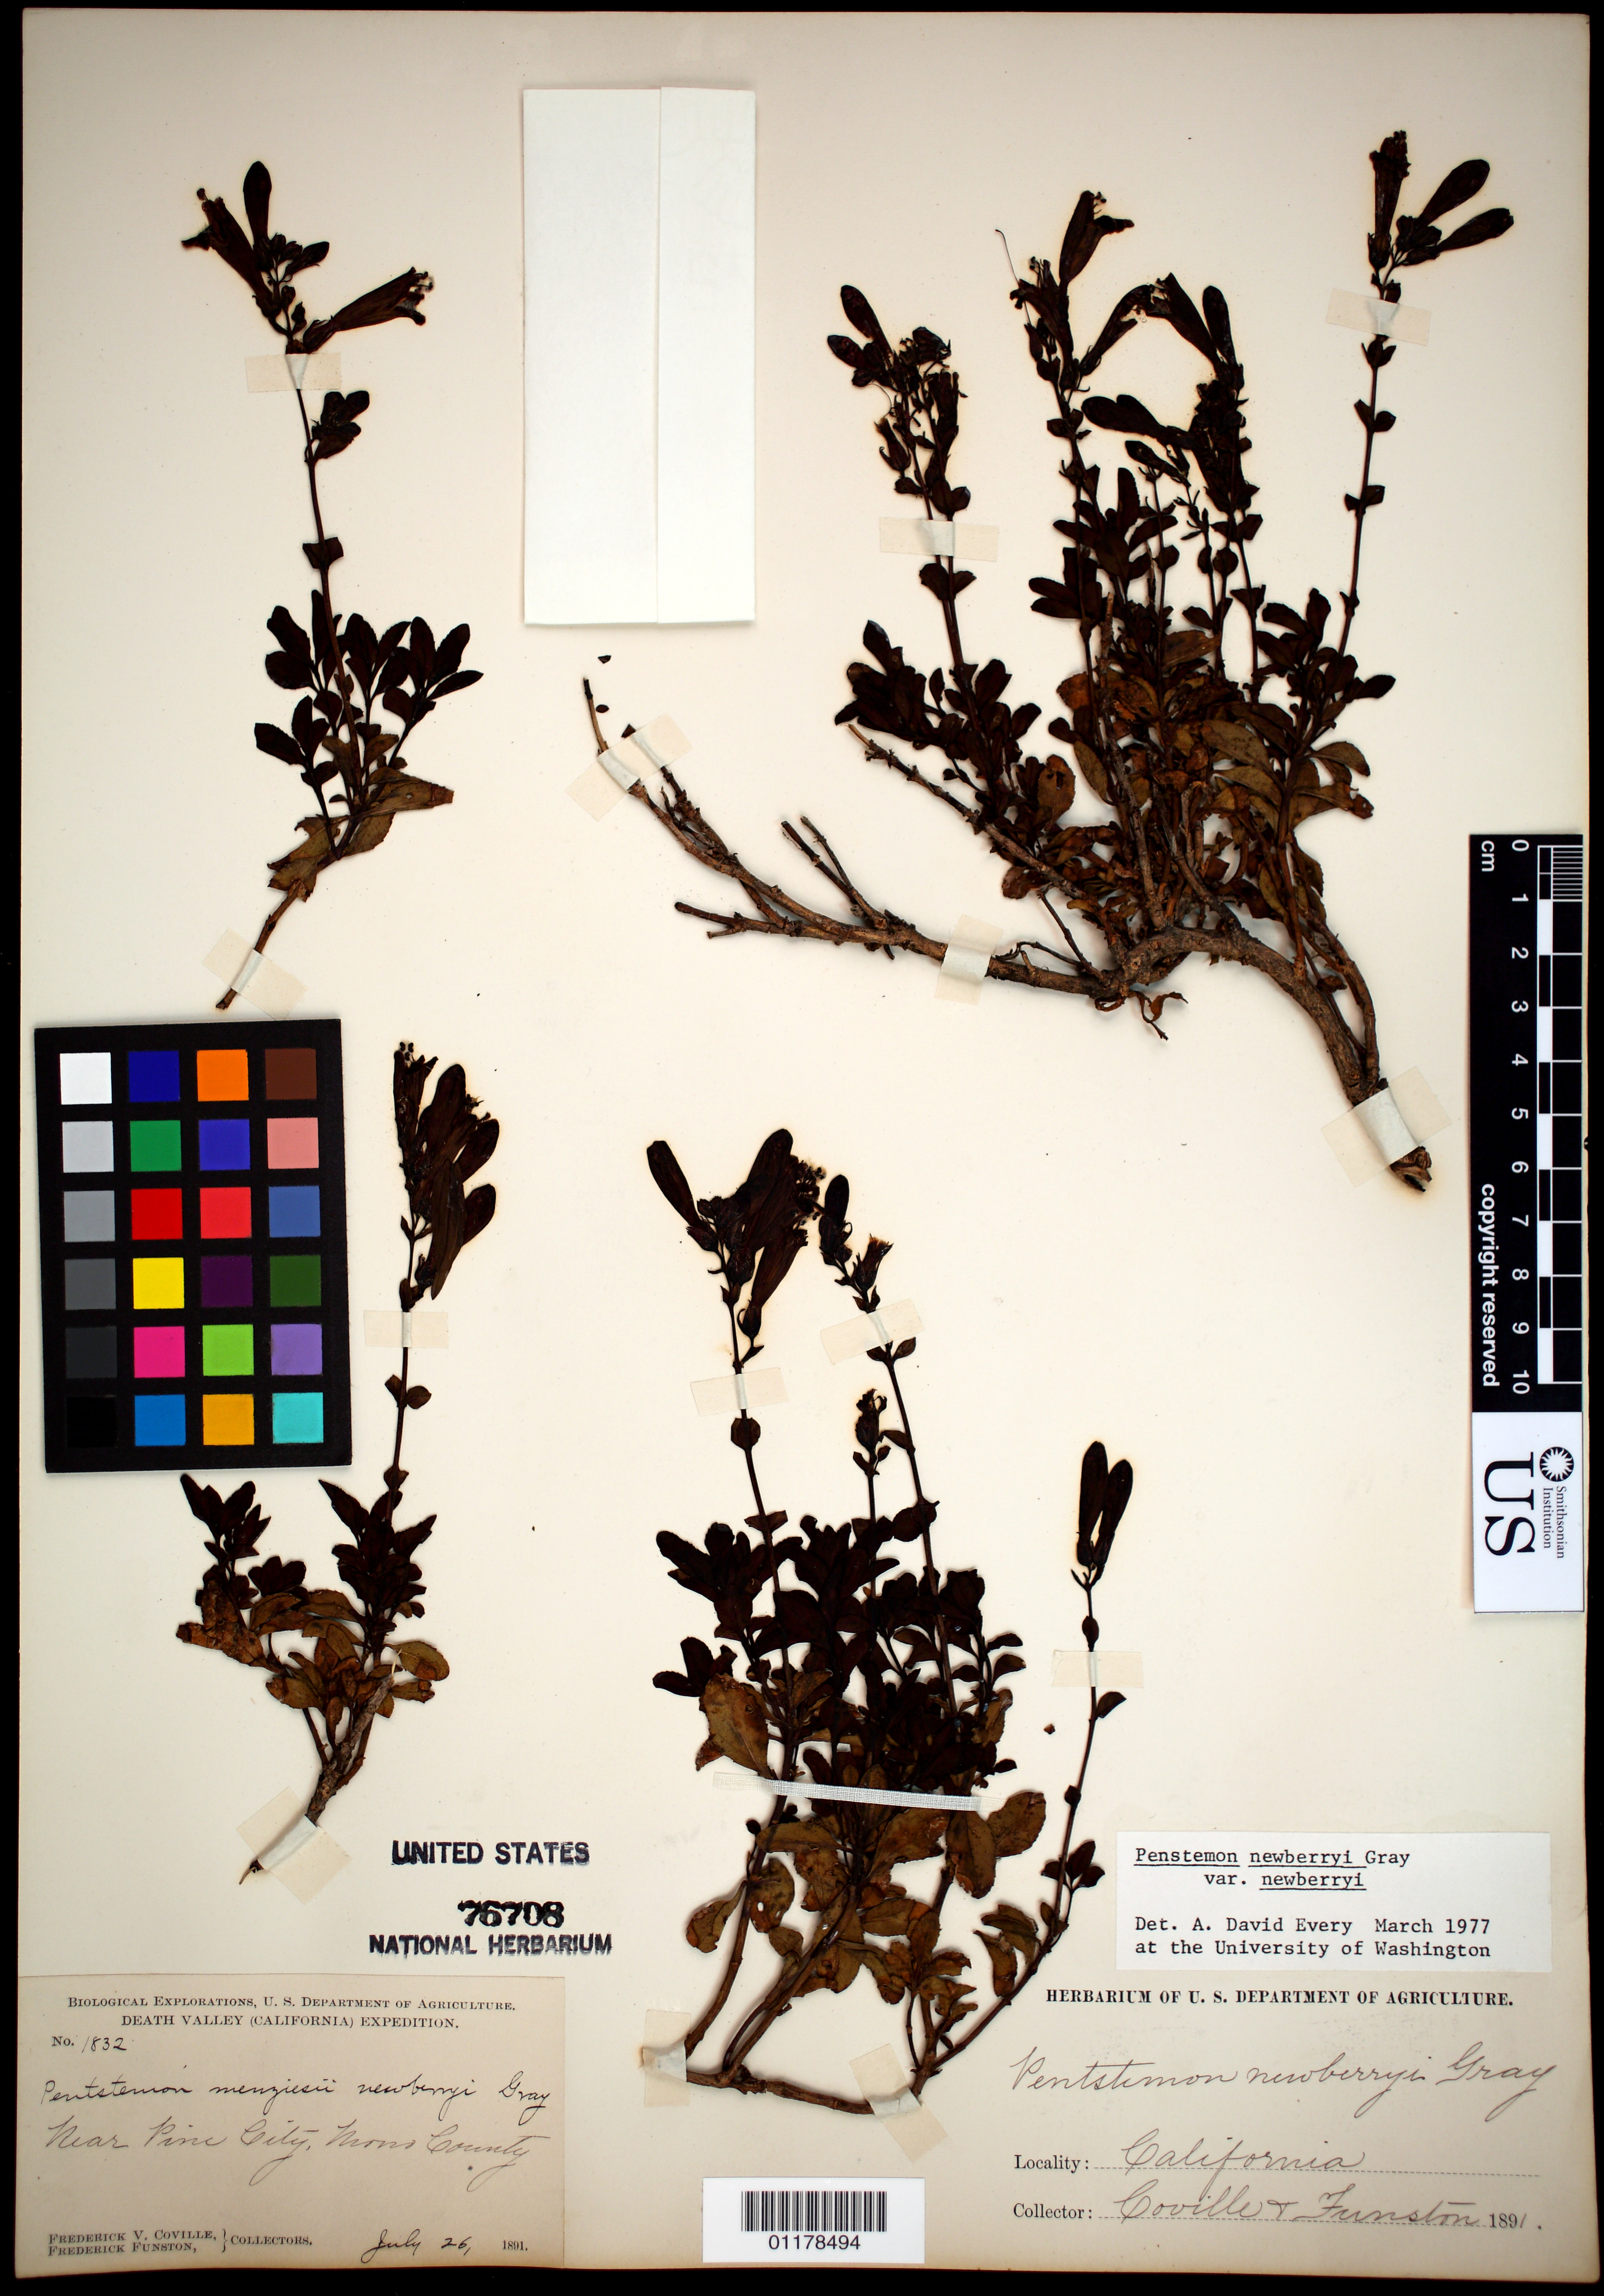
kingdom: Plantae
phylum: Tracheophyta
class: Magnoliopsida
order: Lamiales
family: Plantaginaceae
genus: Penstemon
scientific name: Penstemon newberryi var. newberryi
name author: A. Gray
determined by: Every, A. D.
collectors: F. V. Coville & F. Funston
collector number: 1832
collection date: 1891-07-26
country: United States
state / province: California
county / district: Mono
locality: near Pine City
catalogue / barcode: US 76708